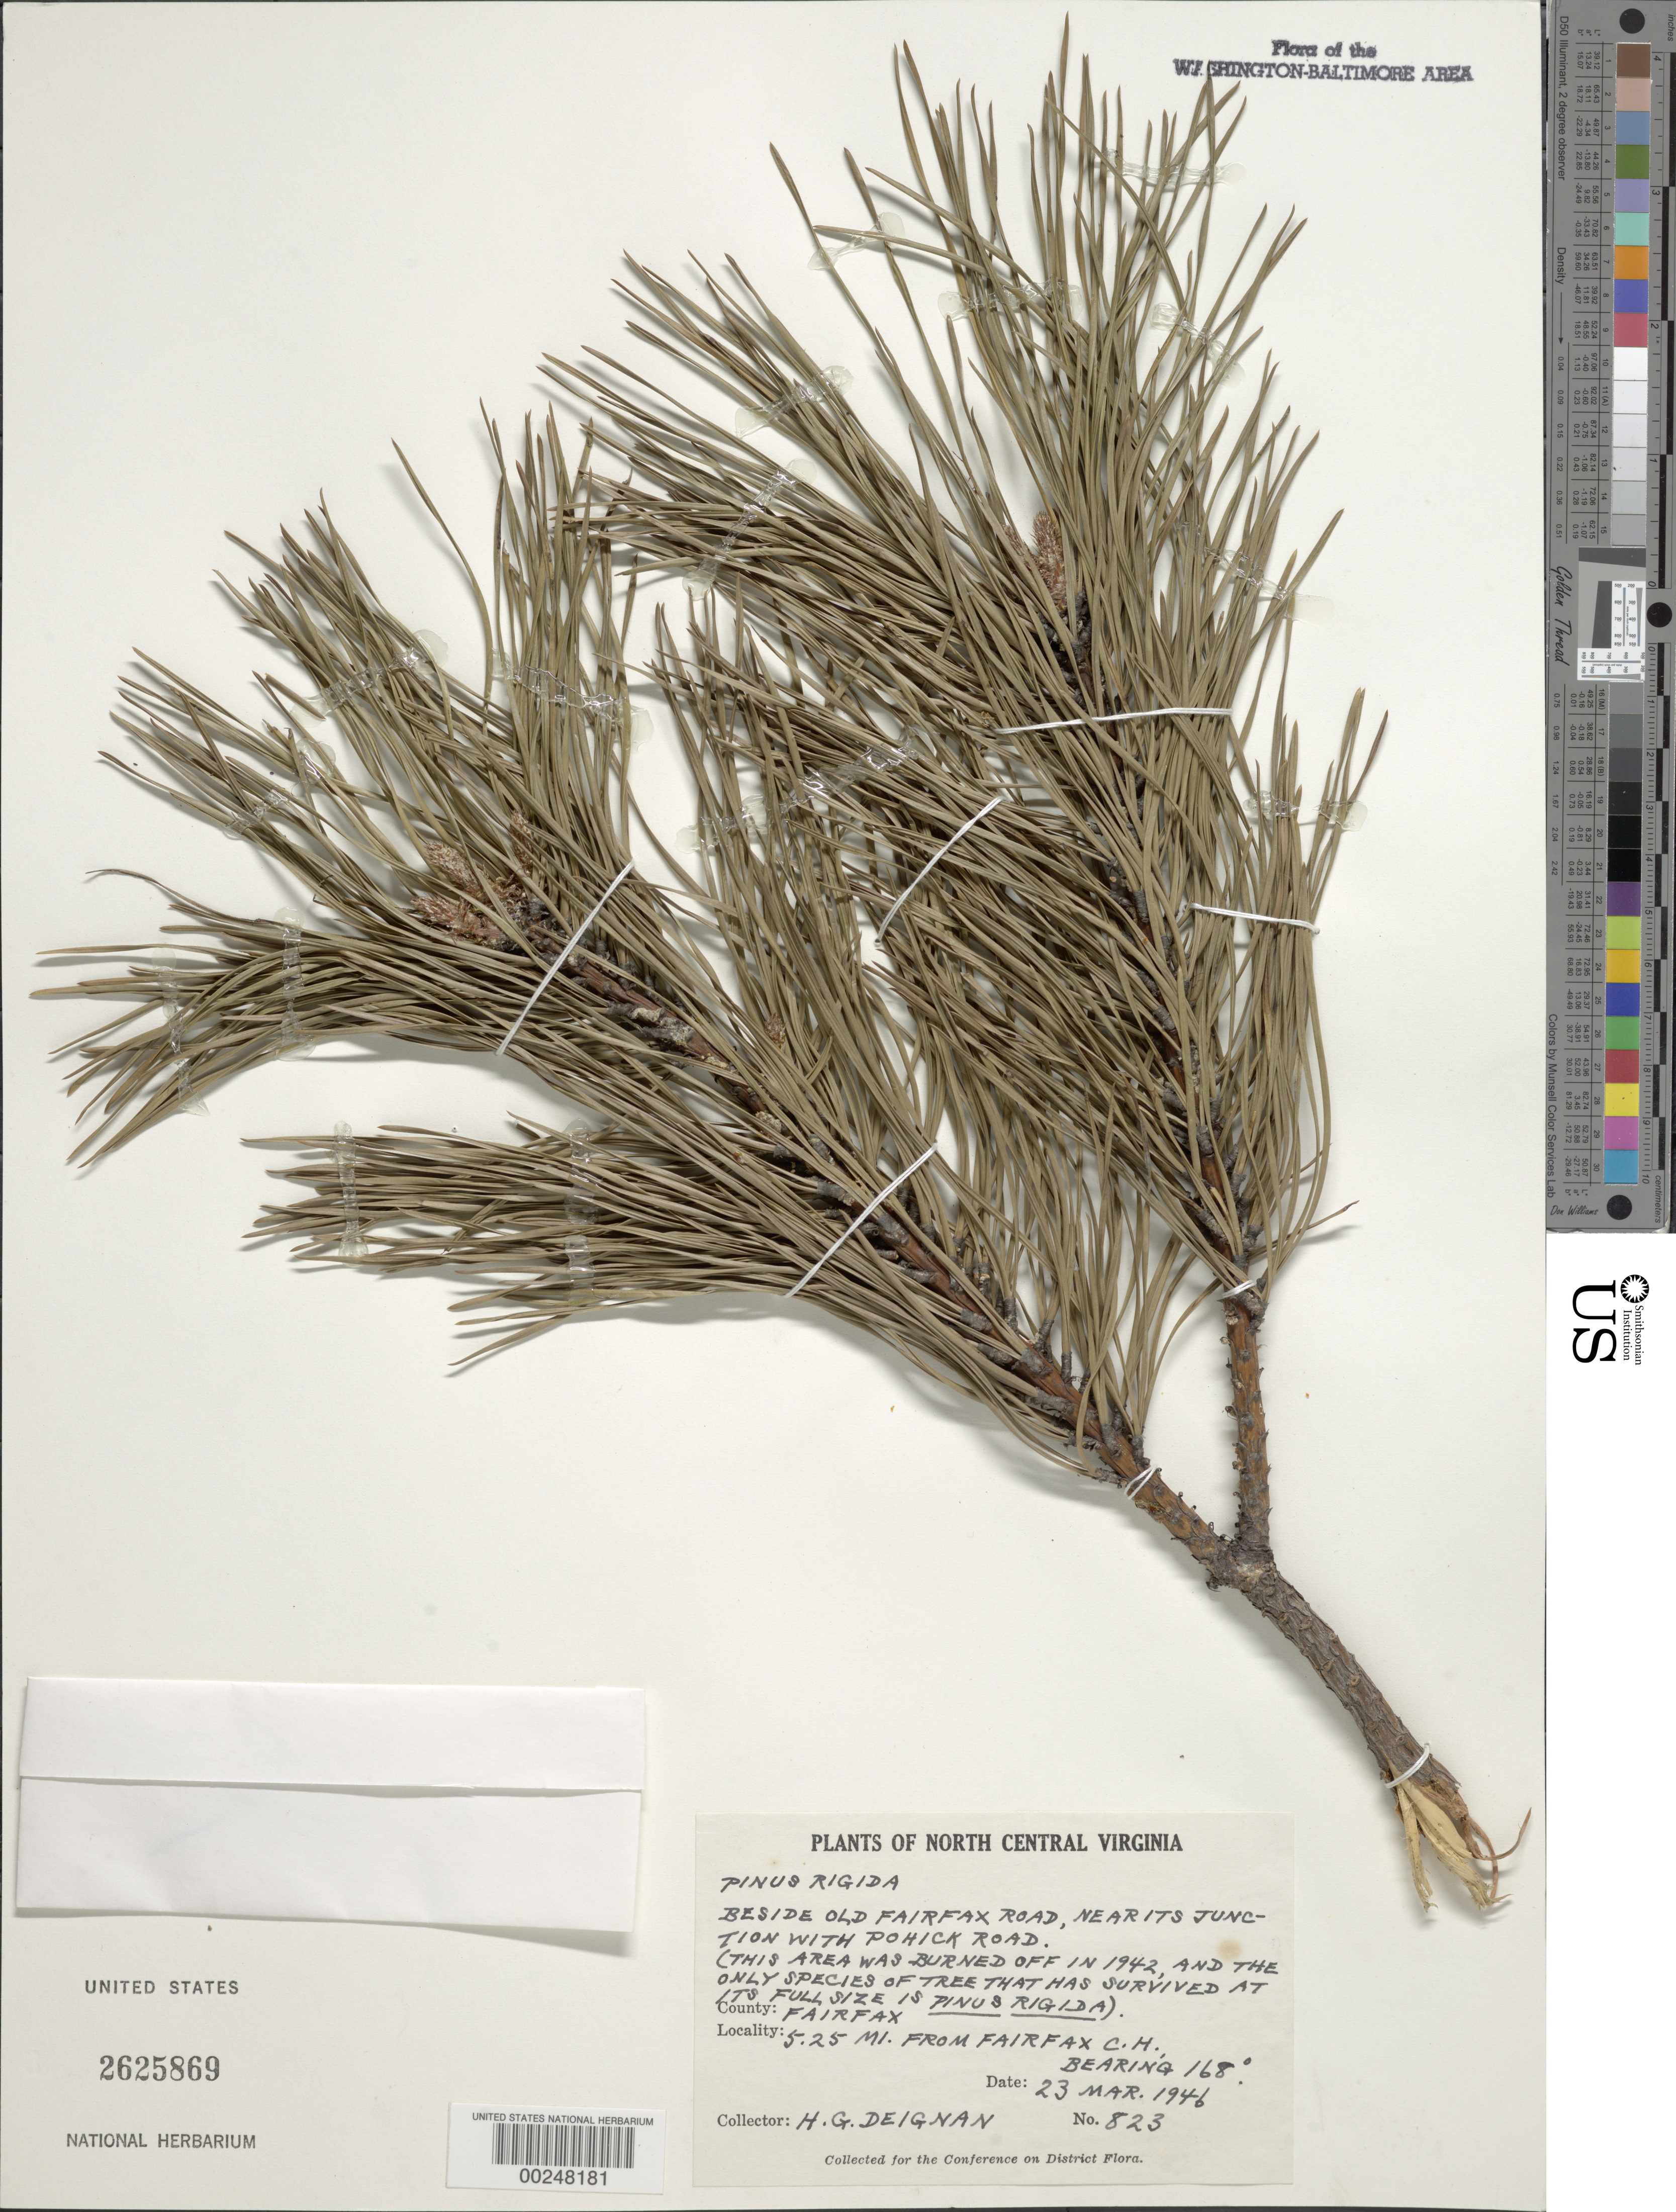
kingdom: Plantae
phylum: Tracheophyta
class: Pinopsida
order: Pinales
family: Pinaceae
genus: Pinus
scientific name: Pinus rigida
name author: Mill.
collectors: H. Deignan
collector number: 823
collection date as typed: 23 Mar 1946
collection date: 1946-03-23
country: United States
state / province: Virginia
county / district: Fairfax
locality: Beside Old Fairfax road, near its junction with Pohick road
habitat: In area burned off 4 years prior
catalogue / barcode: US 2625869